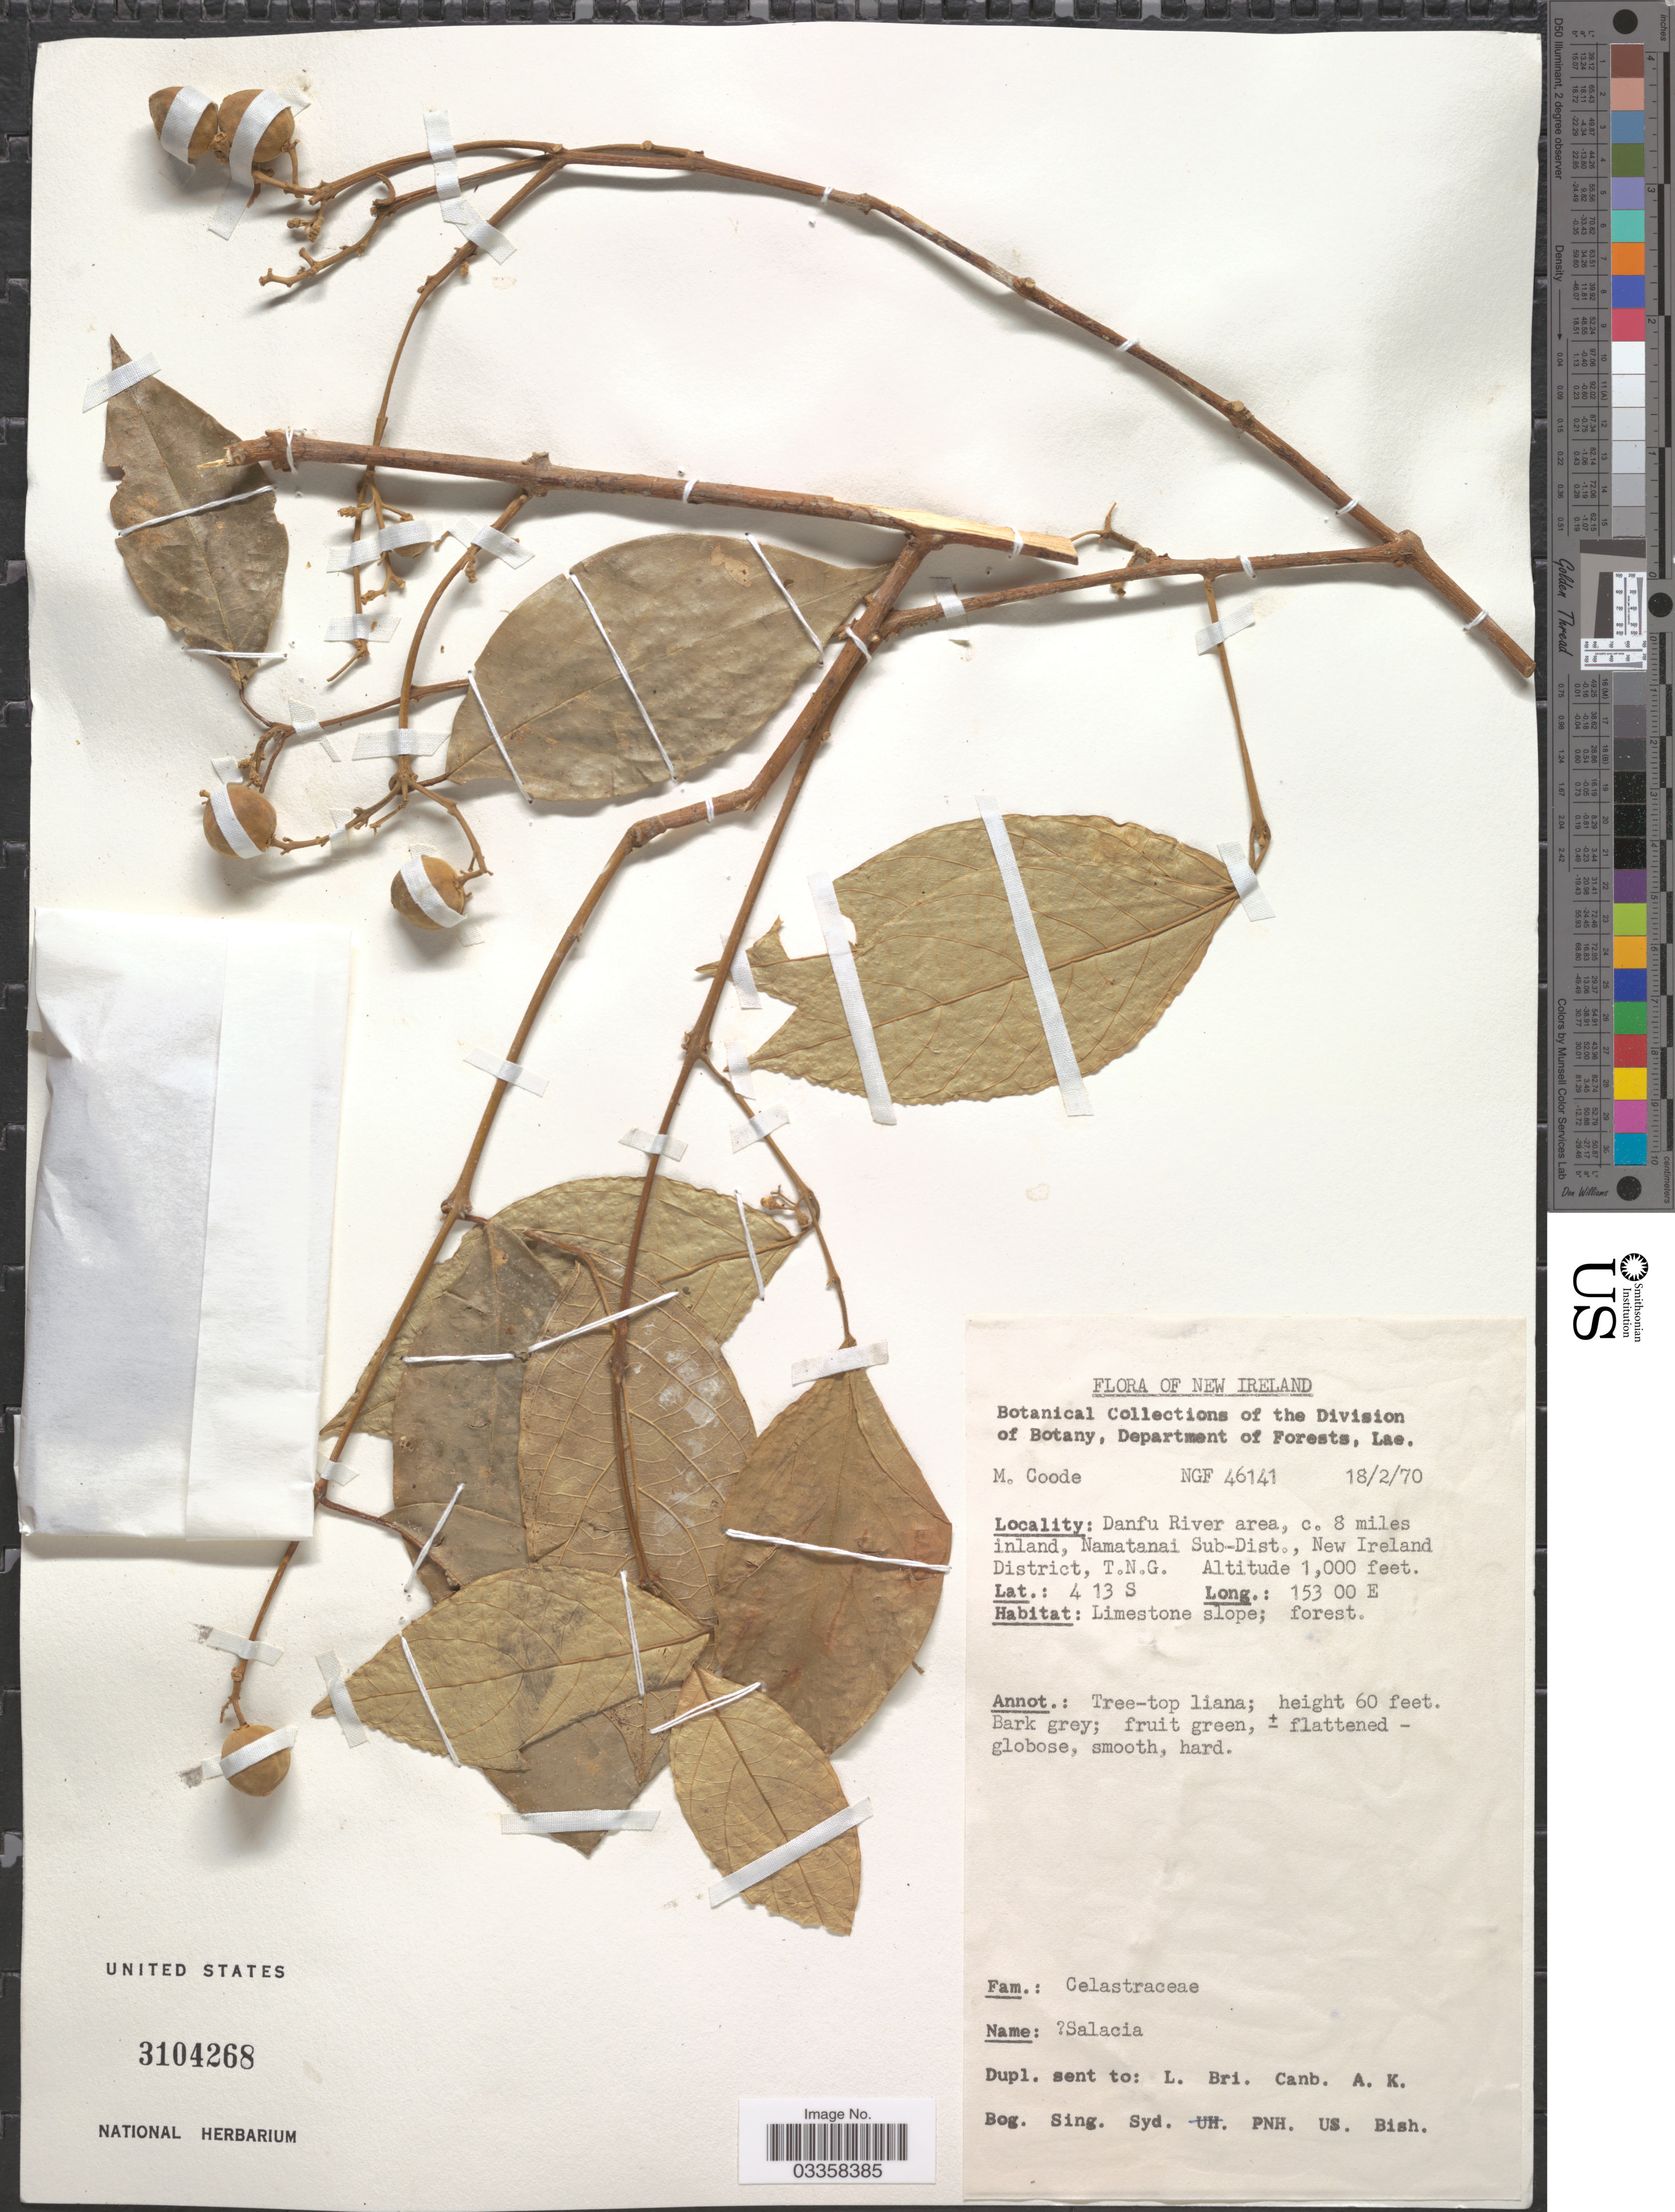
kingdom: Plantae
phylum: Tracheophyta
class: Magnoliopsida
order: Celastrales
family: Celastraceae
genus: Salacia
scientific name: Salacia sp.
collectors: M. Coode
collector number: NGF 46141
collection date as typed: Transcribed d/m/y: 18/2/70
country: Papua New Guinea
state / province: New Ireland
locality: Danfu River area, c. 8 miles inland, Namatanai Sub-Dist, New Ireland District, T.N.G.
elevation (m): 305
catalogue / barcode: US 3104268